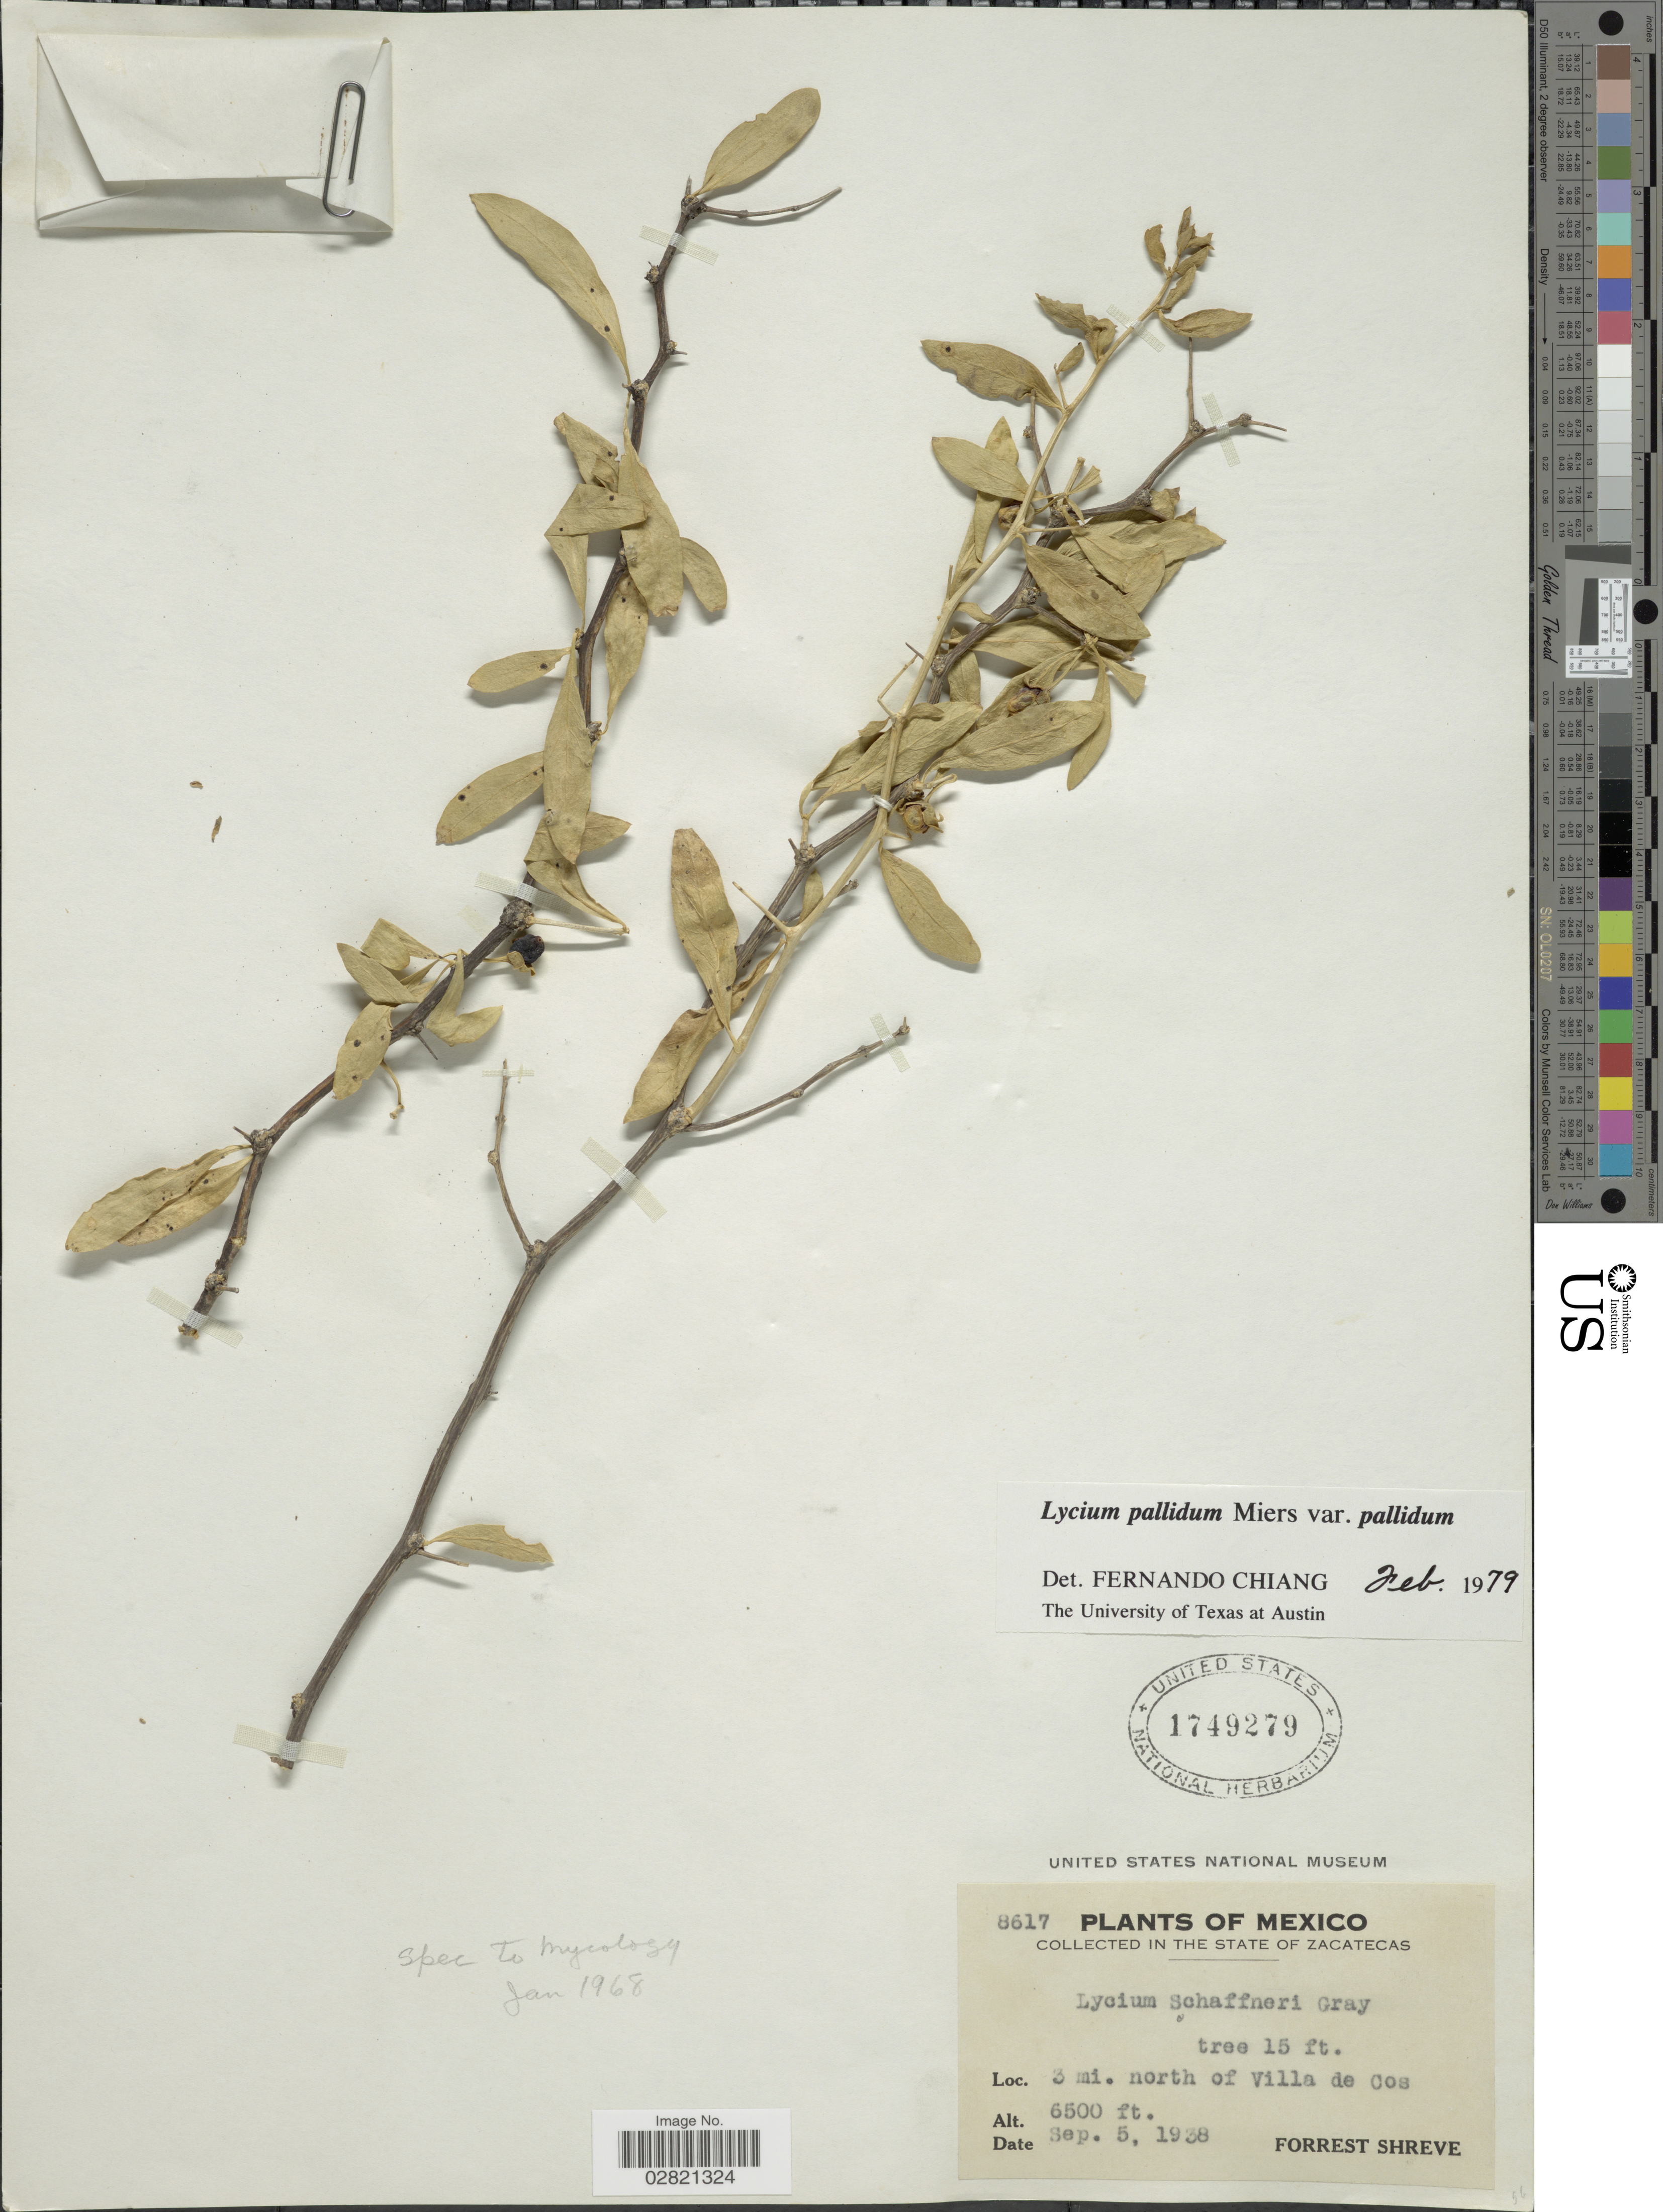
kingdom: Plantae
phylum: Tracheophyta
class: Magnoliopsida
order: Solanales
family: Solanaceae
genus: Lycium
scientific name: Lycium pallidum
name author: Miers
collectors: F. Shreve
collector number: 8617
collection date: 1938-09-05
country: Mexico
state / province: Zacatecas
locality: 3 mi. north of Villa de Cos.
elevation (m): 1981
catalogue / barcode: US 1749279